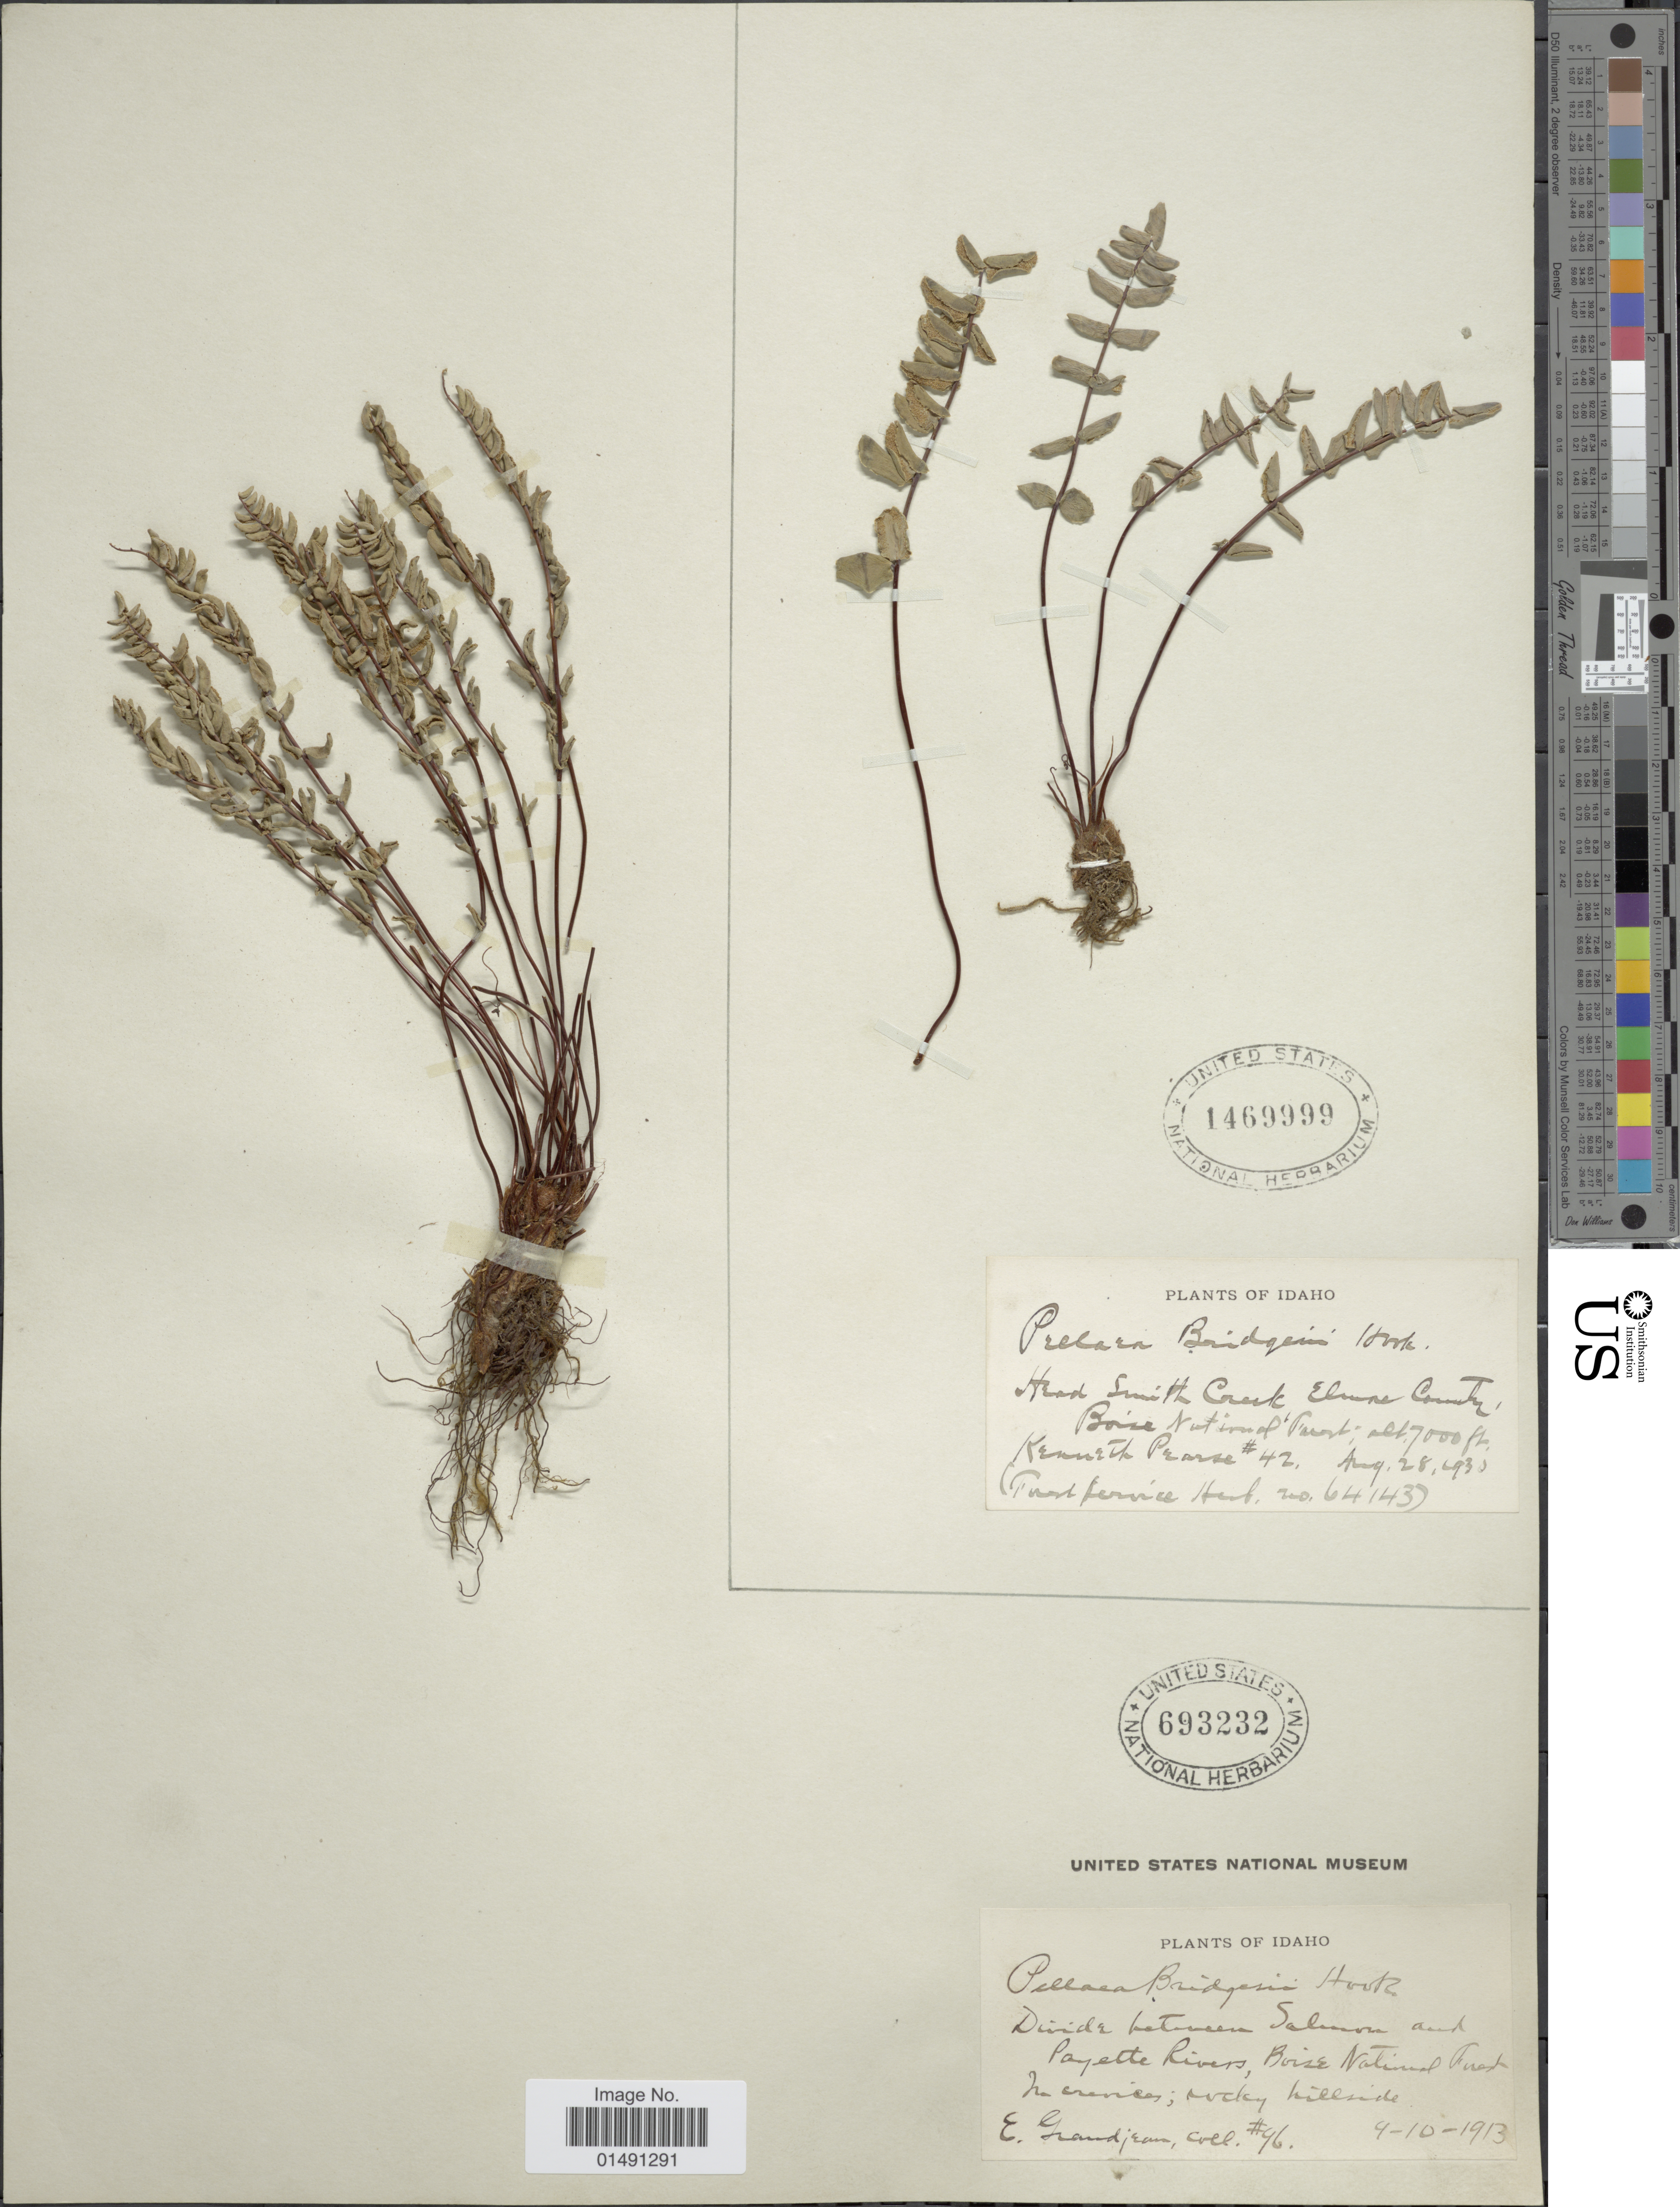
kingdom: Plantae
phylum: Tracheophyta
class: Polypodiopsida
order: Polypodiales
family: Pteridaceae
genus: Pellaea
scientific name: Pellaea bridgesii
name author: Hook.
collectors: C. Pearse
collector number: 42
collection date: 1930-08-28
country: United States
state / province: Idaho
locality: Head Smith Creek Elmore County Boise National of Forest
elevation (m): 2134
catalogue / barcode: US 1469999-2